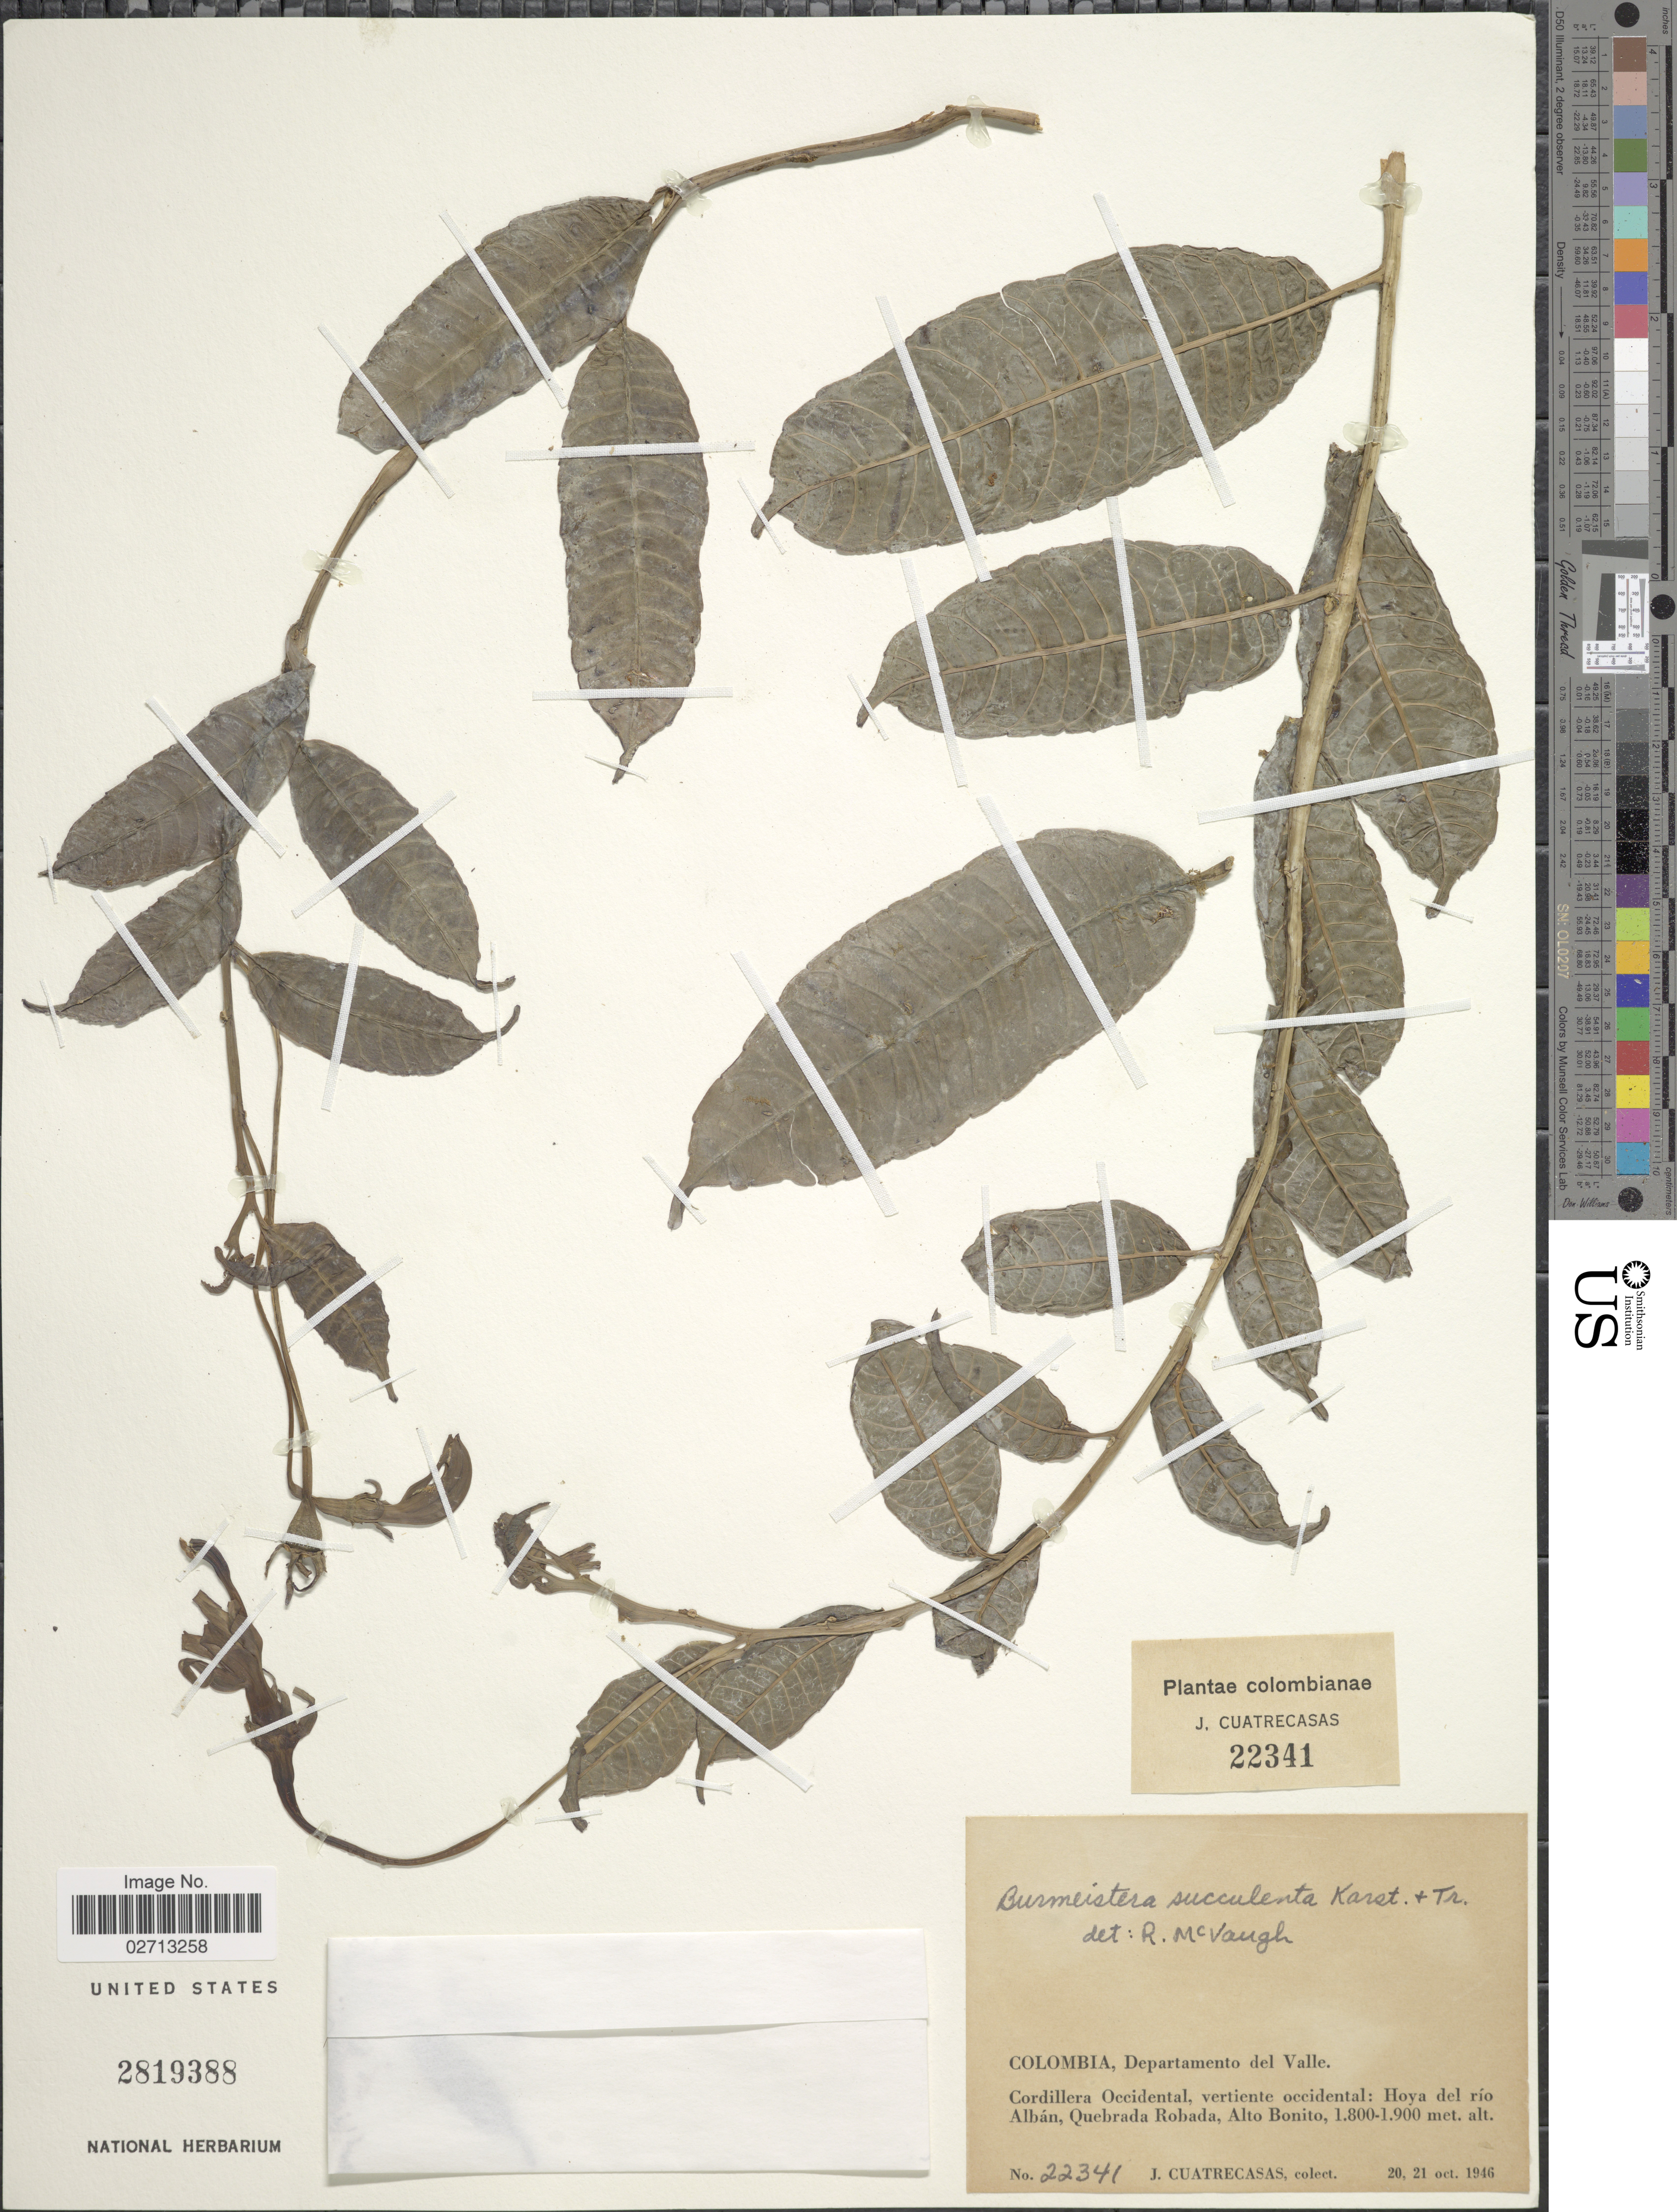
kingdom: Plantae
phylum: Tracheophyta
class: Magnoliopsida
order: Asterales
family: Campanulaceae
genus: Burmeistera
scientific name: Burmeistera succulenta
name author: H. Karst. & Triana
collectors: J. Cuatrecasas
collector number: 22341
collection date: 1946-10-20/1946-10-21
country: Colombia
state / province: Valle del Cauca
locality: Departamento del Valle. Cordillera Occidental, vertiente occidental: Hoya del río Albán, Quebrada Robada, Alto Bonito.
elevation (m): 1800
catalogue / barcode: US 2819388